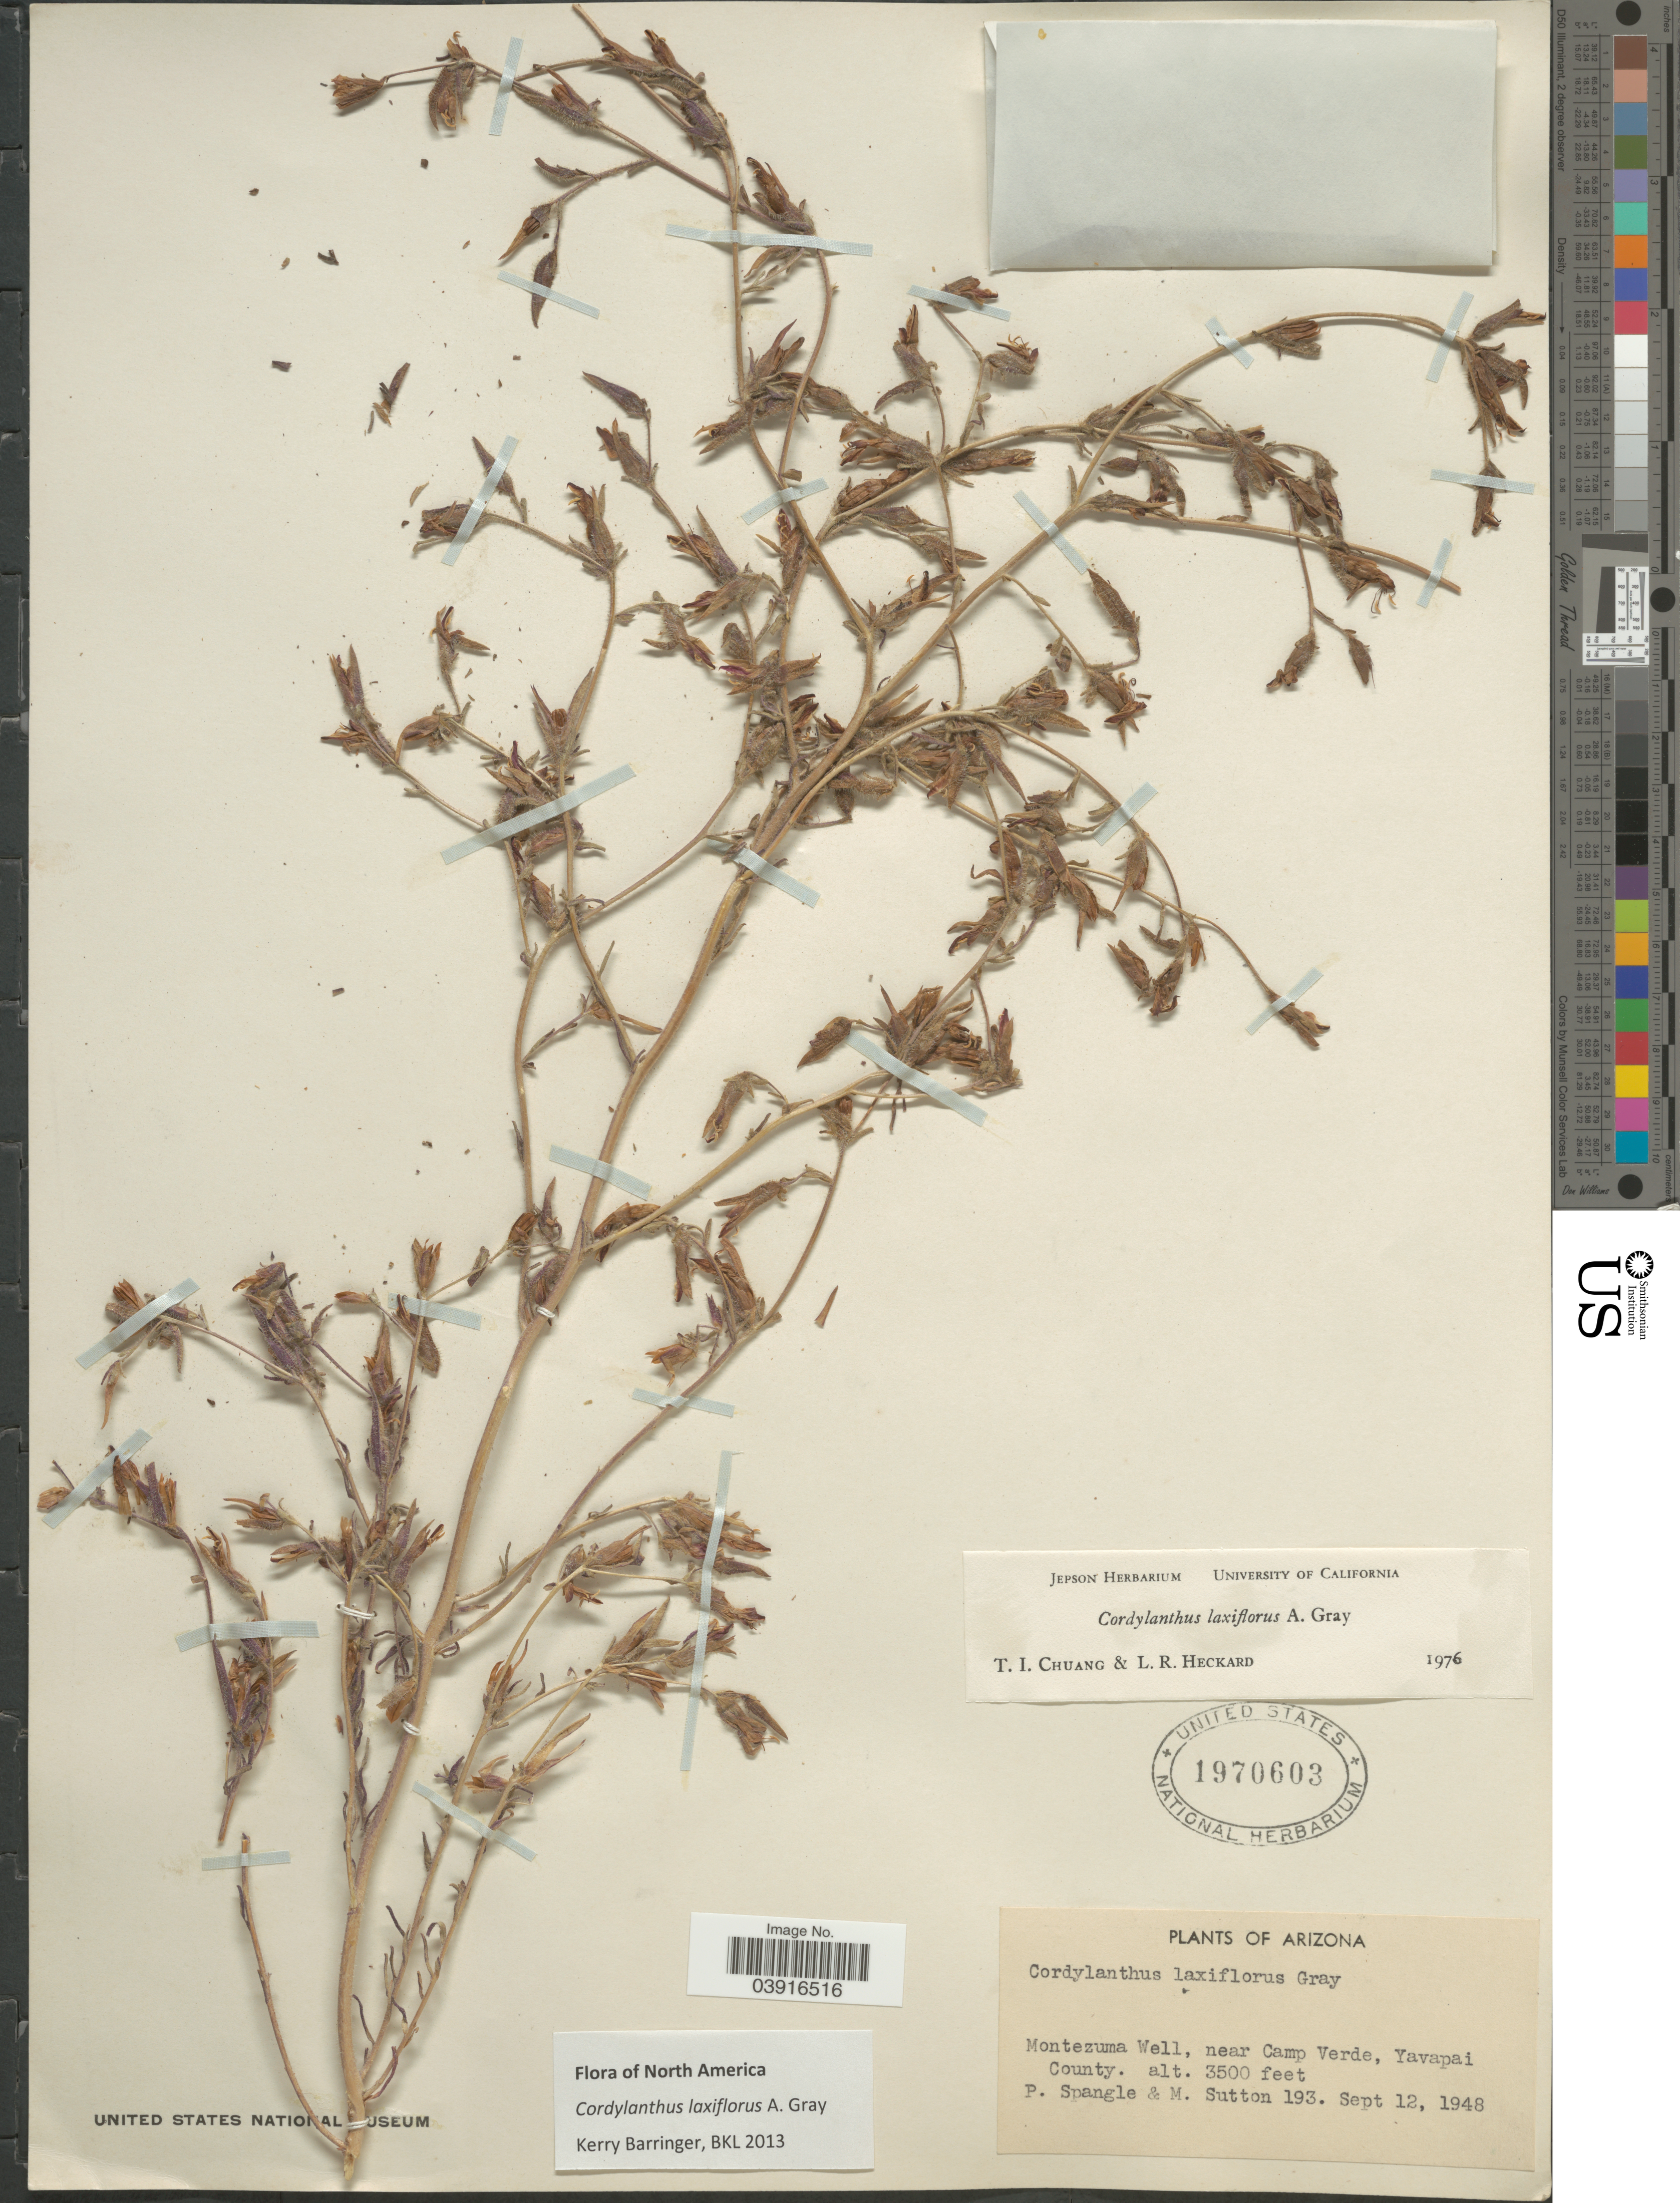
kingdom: Plantae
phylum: Tracheophyta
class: Magnoliopsida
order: Lamiales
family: Orobanchaceae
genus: Cordylanthus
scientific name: Cordylanthus laxiflorus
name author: A. Gray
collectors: P. Spangle & M. Sutton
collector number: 193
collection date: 1948-09-12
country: United States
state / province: Arizona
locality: Montezuma Well, near Camp Verde, Yavapai County.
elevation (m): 1067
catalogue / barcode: US 1970603